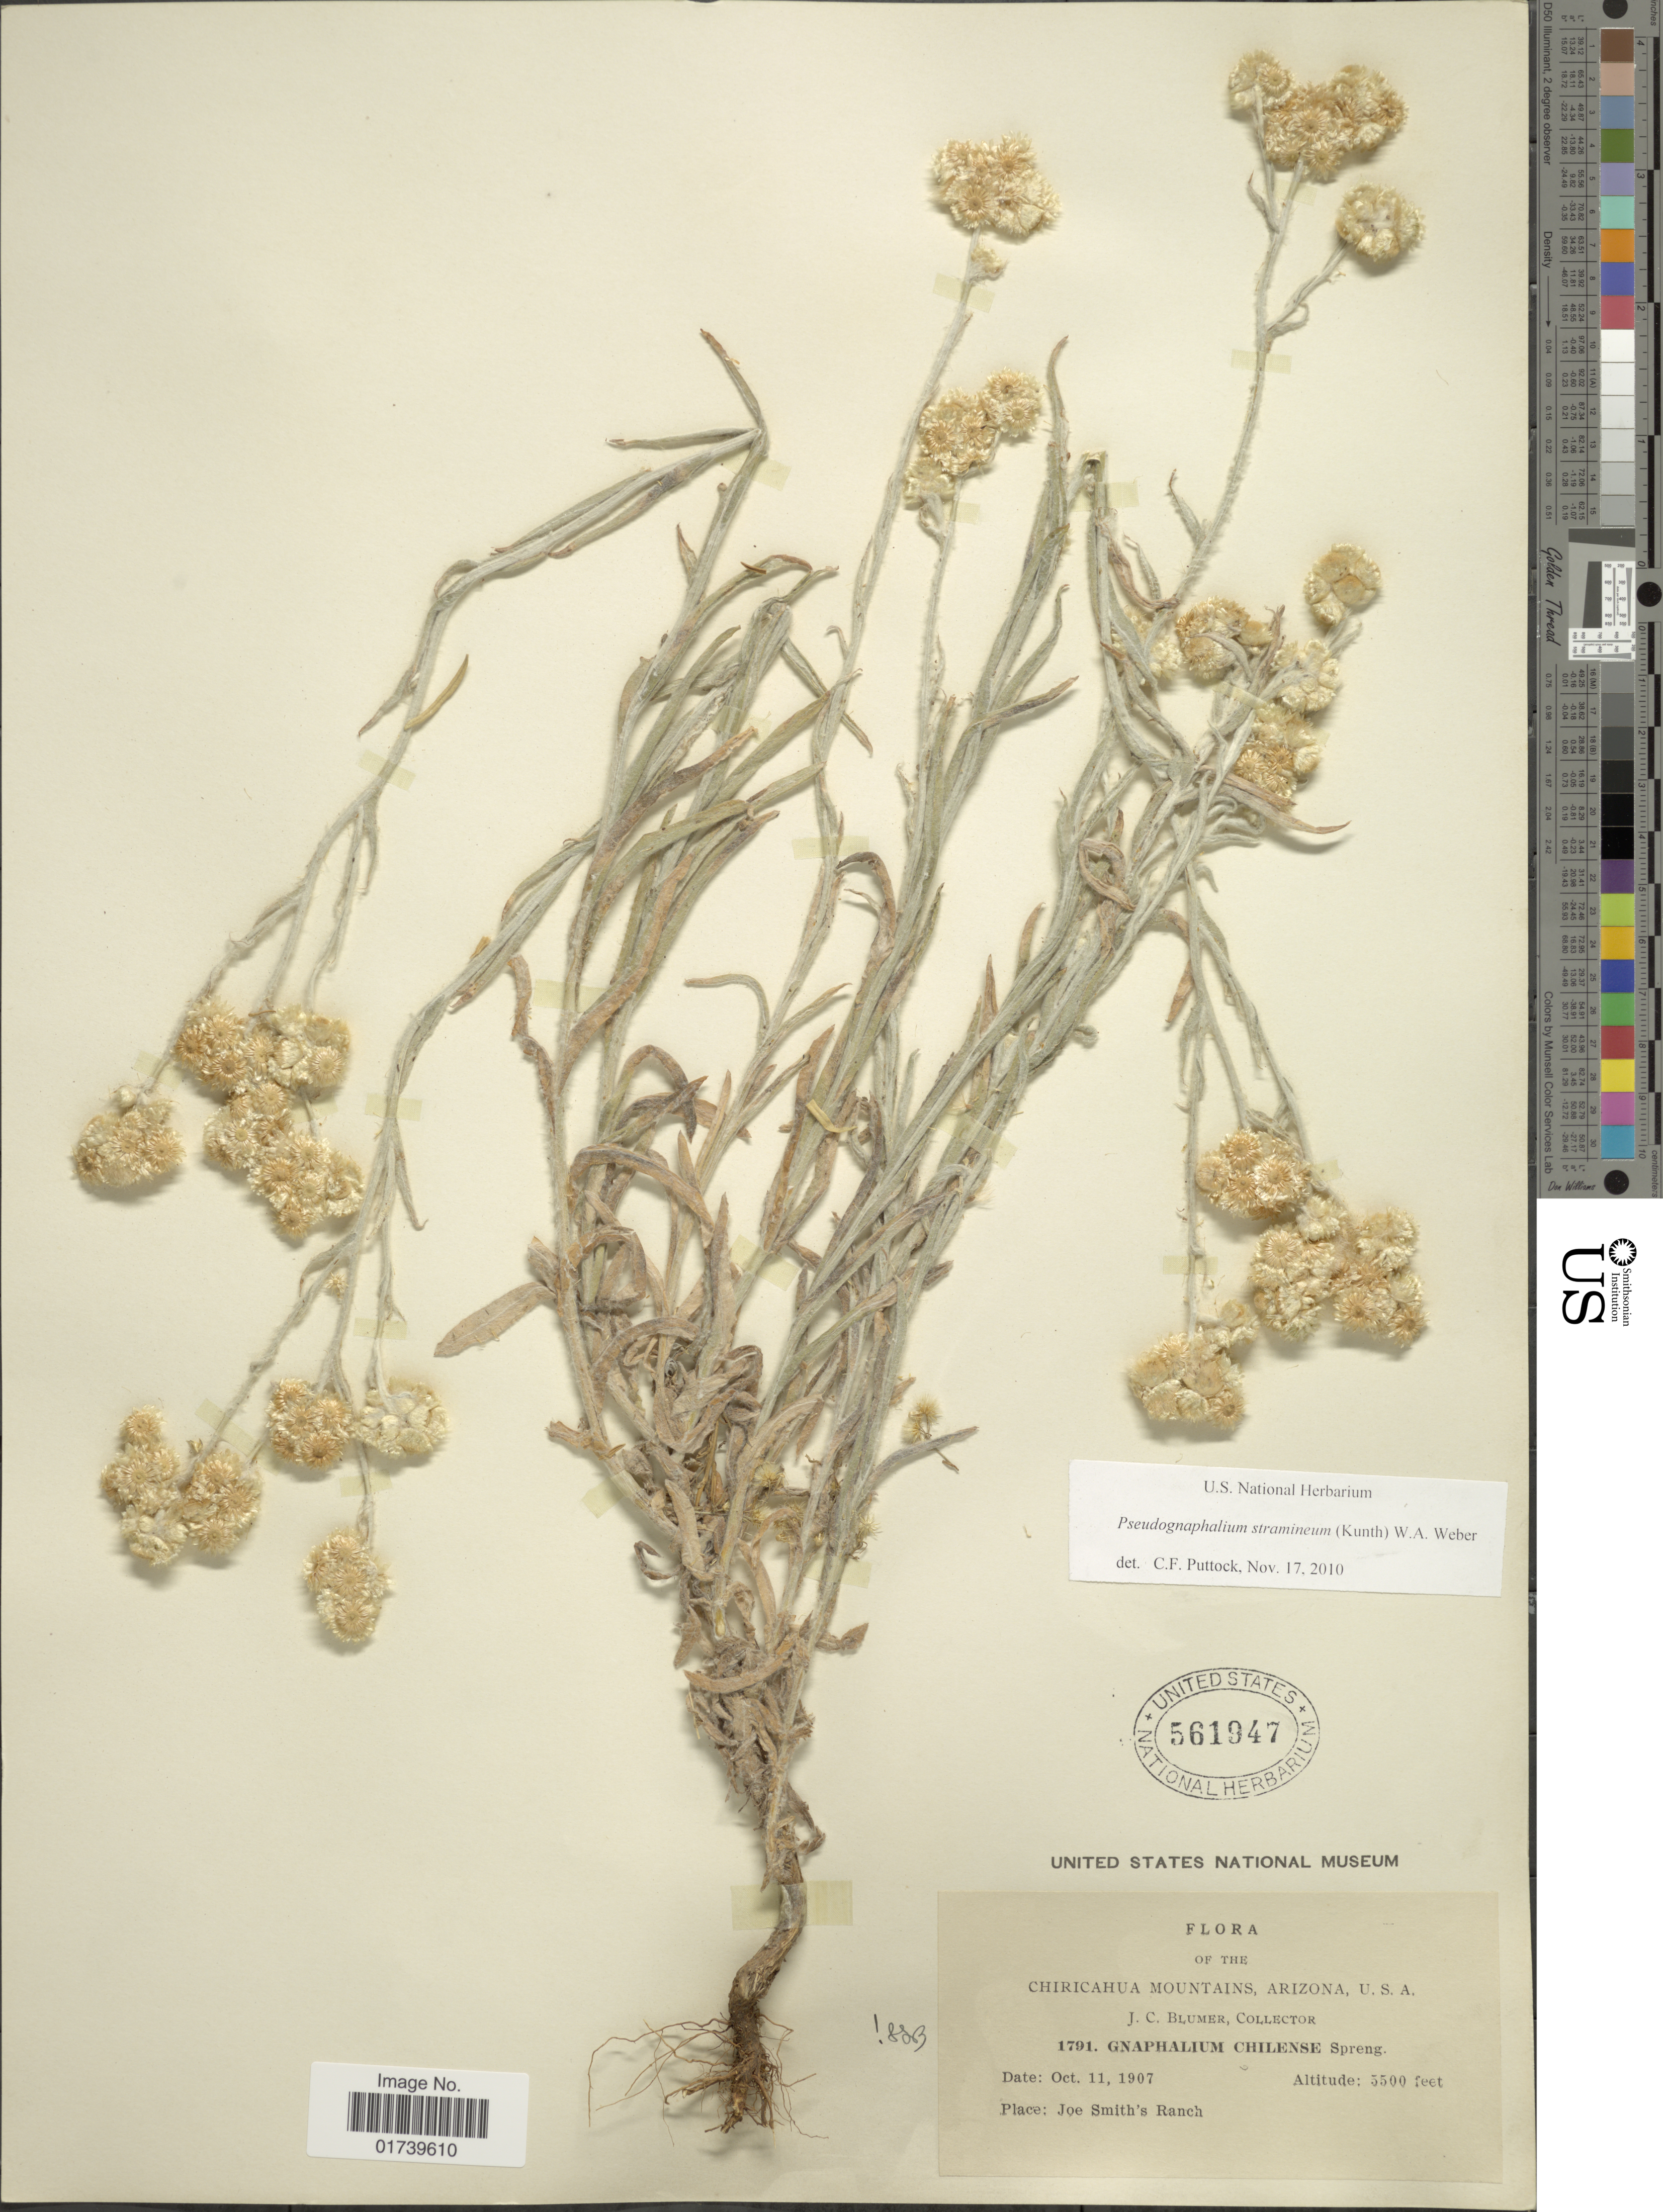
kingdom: Plantae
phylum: Tracheophyta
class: Magnoliopsida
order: Asterales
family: Asteraceae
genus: Pseudognaphalium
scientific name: Pseudognaphalium stramineum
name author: (Kunth) Anderb.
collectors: J. C. Blumer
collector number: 1791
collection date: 1907-10-11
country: United States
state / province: Arizona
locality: Churicahua Mountains, Joe Smith's Ranch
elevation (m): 1676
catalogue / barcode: US 561947